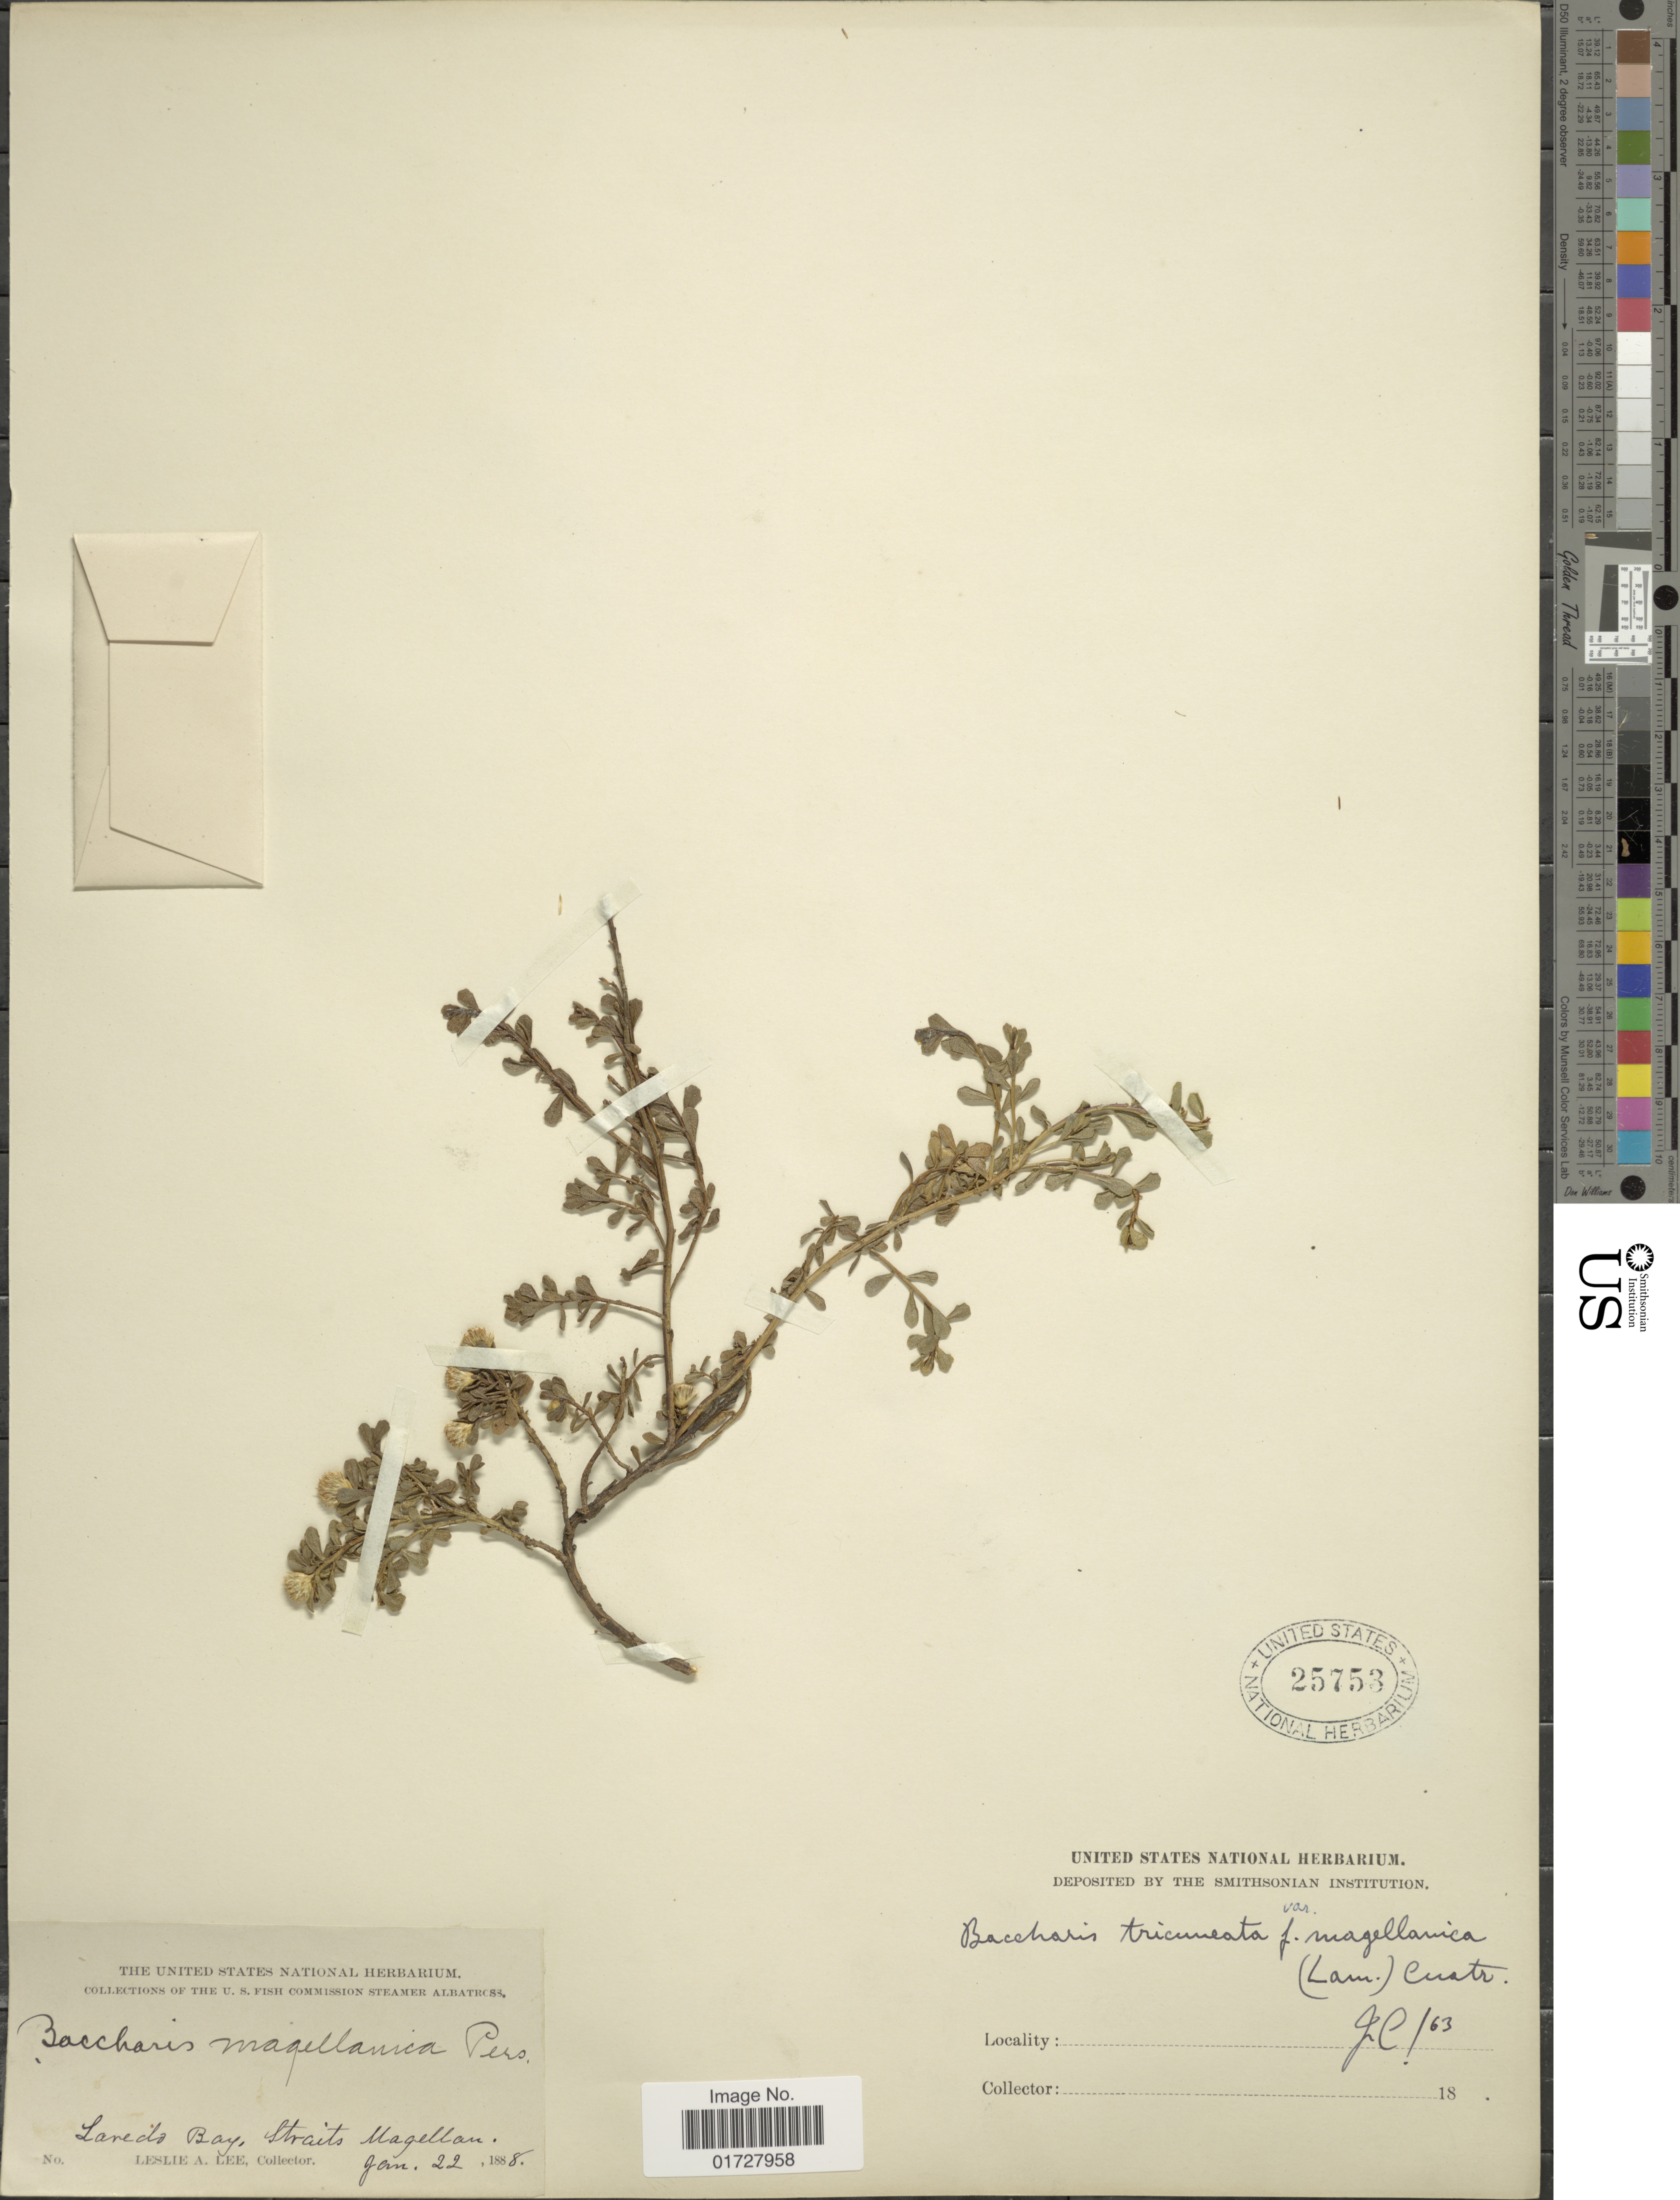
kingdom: Plantae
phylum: Tracheophyta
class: Magnoliopsida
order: Asterales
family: Asteraceae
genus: Baccharis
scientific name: Baccharis tricuneata var. magellanica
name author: (Lam.) Cuatrec.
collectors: L. Lee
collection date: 1888-01-22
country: Chile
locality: Laredo Bay, Straits Magellan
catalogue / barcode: US 25753